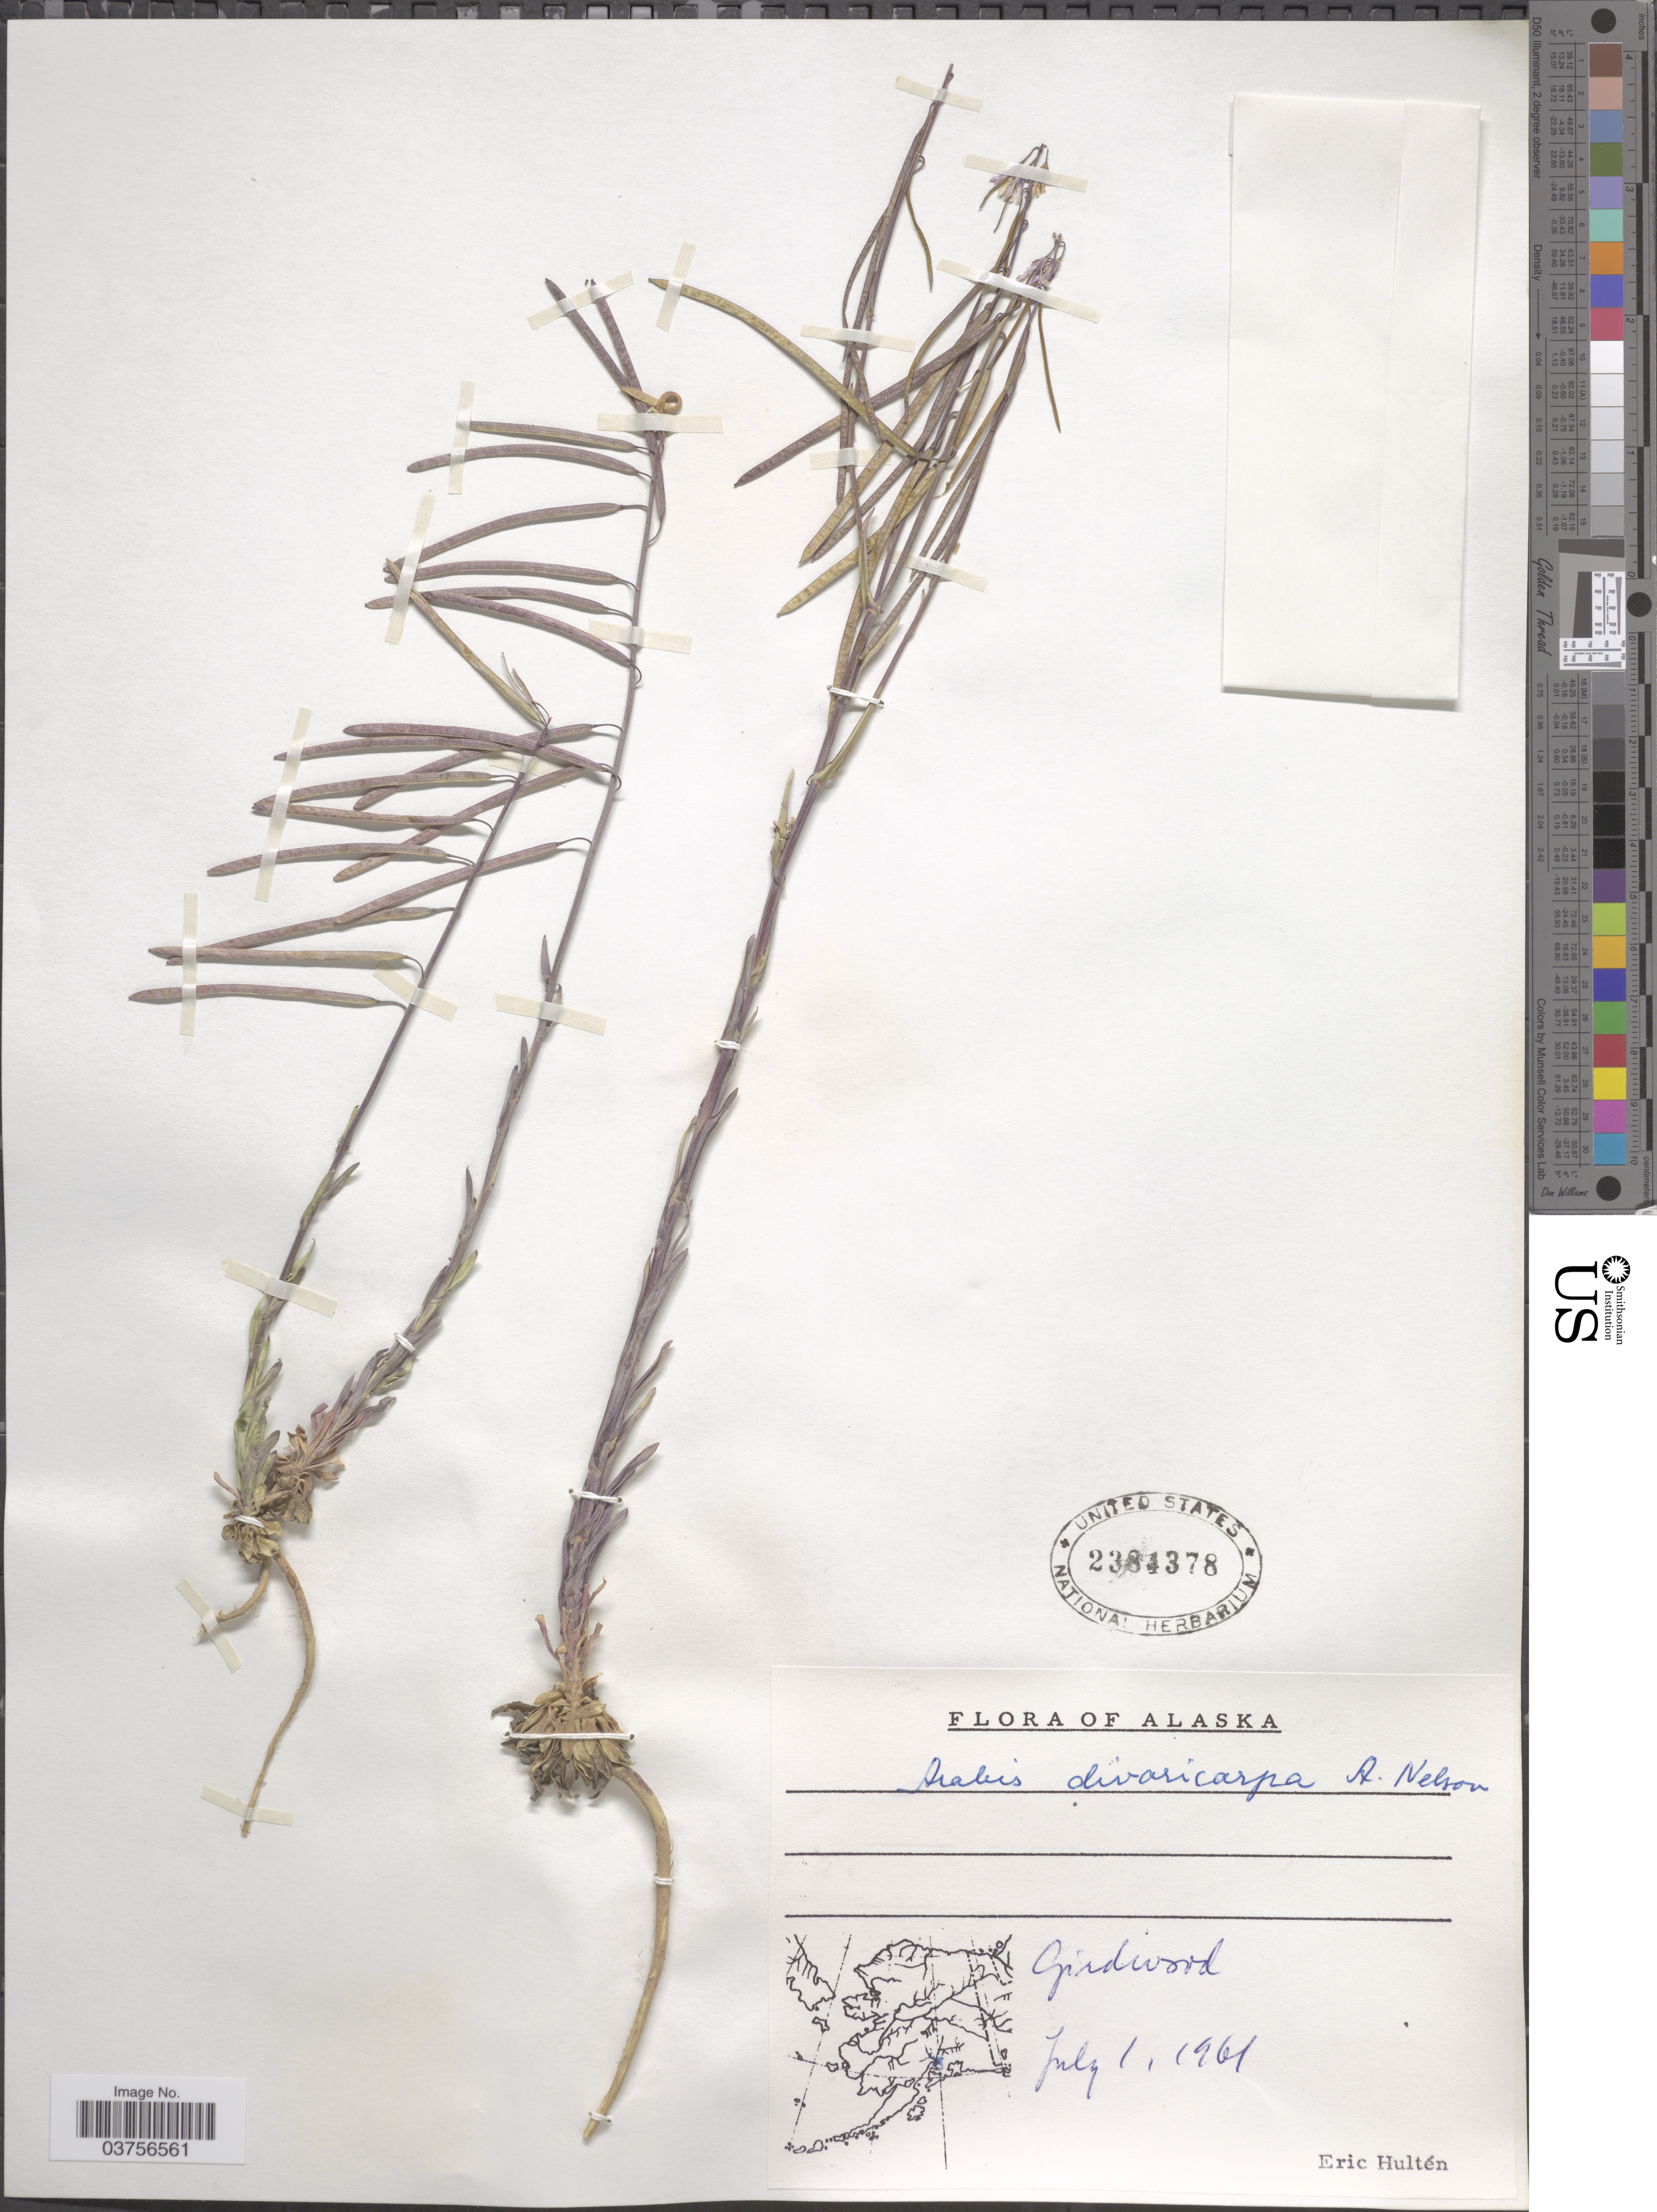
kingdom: Plantae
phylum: Tracheophyta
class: Magnoliopsida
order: Brassicales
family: Brassicaceae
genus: Arabis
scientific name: Arabis divaricarpa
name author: A. Nelson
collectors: E. G. Hultén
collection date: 1961-07-01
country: United States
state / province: Alaska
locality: Girdwood.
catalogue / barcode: US 2384378